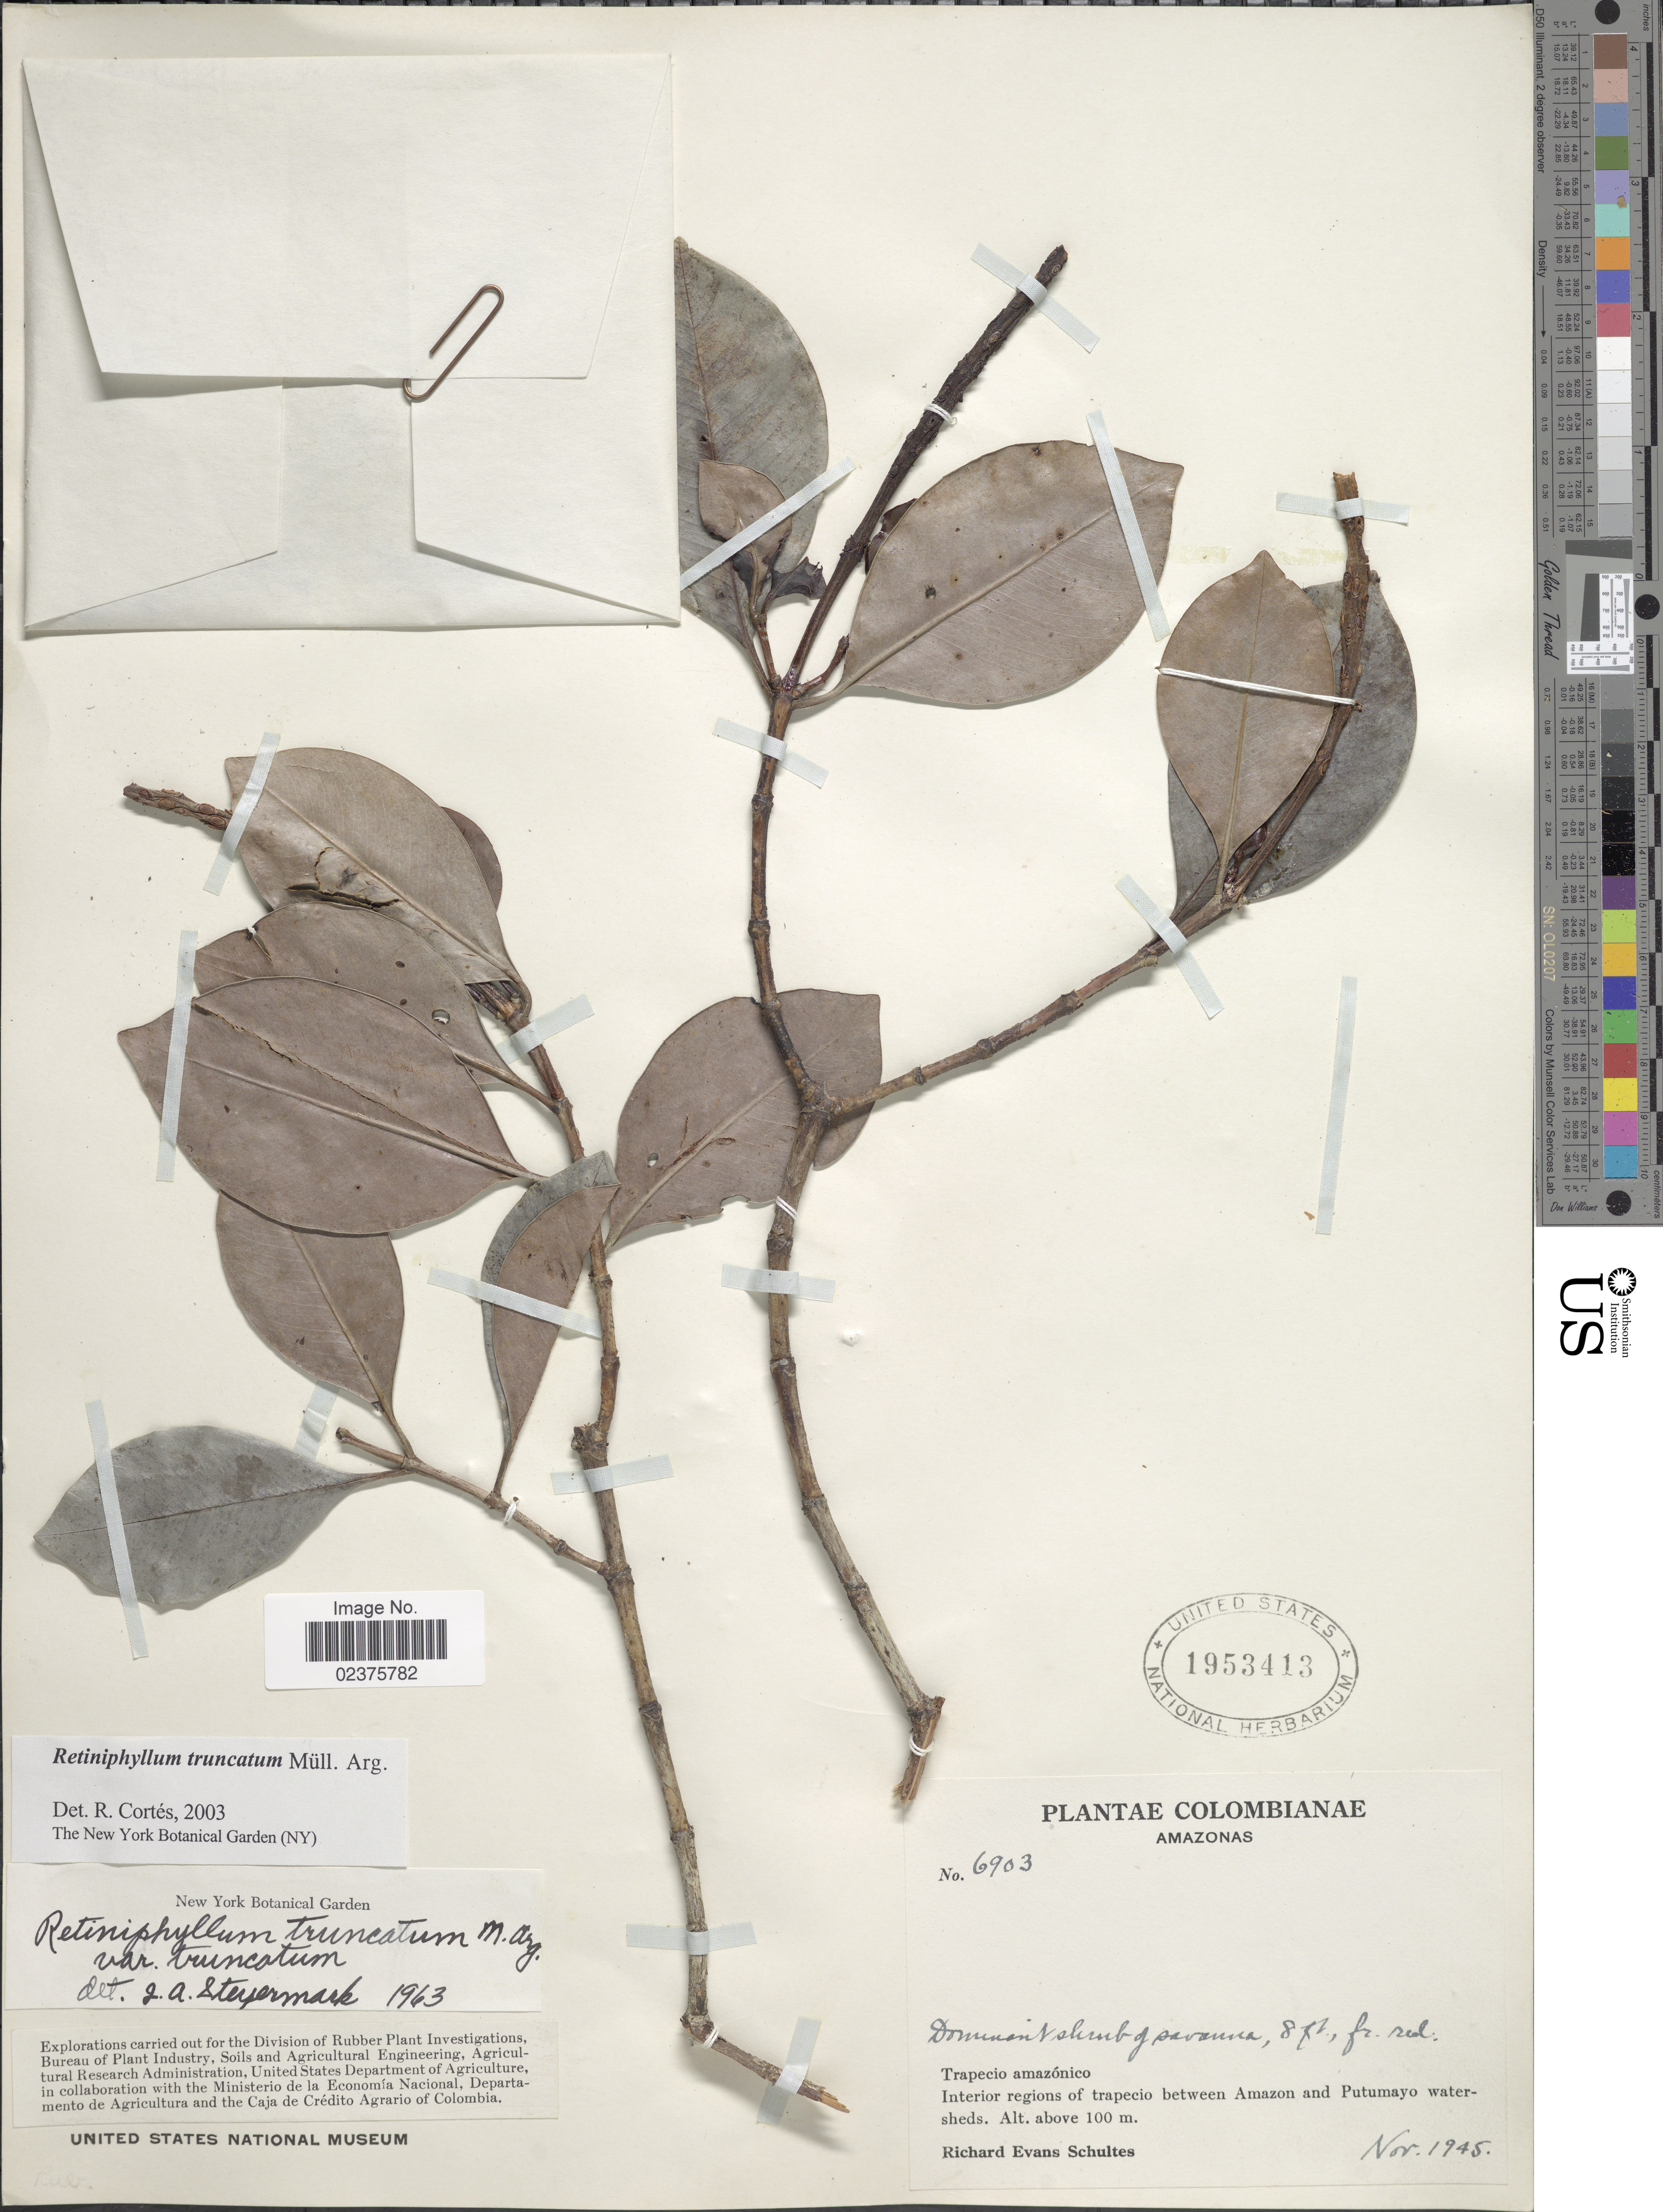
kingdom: Plantae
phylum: Tracheophyta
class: Magnoliopsida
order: Gentianales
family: Rubiaceae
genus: Retiniphyllum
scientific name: Retiniphyllum truncatum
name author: Müll. Arg.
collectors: R. E. Schultes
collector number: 6903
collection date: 1945-11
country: Colombia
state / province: Amazônas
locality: Trapecio amazonico, Interior regions of trapecio between Amazon and Putumayo watersheds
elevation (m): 100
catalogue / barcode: US 1953413